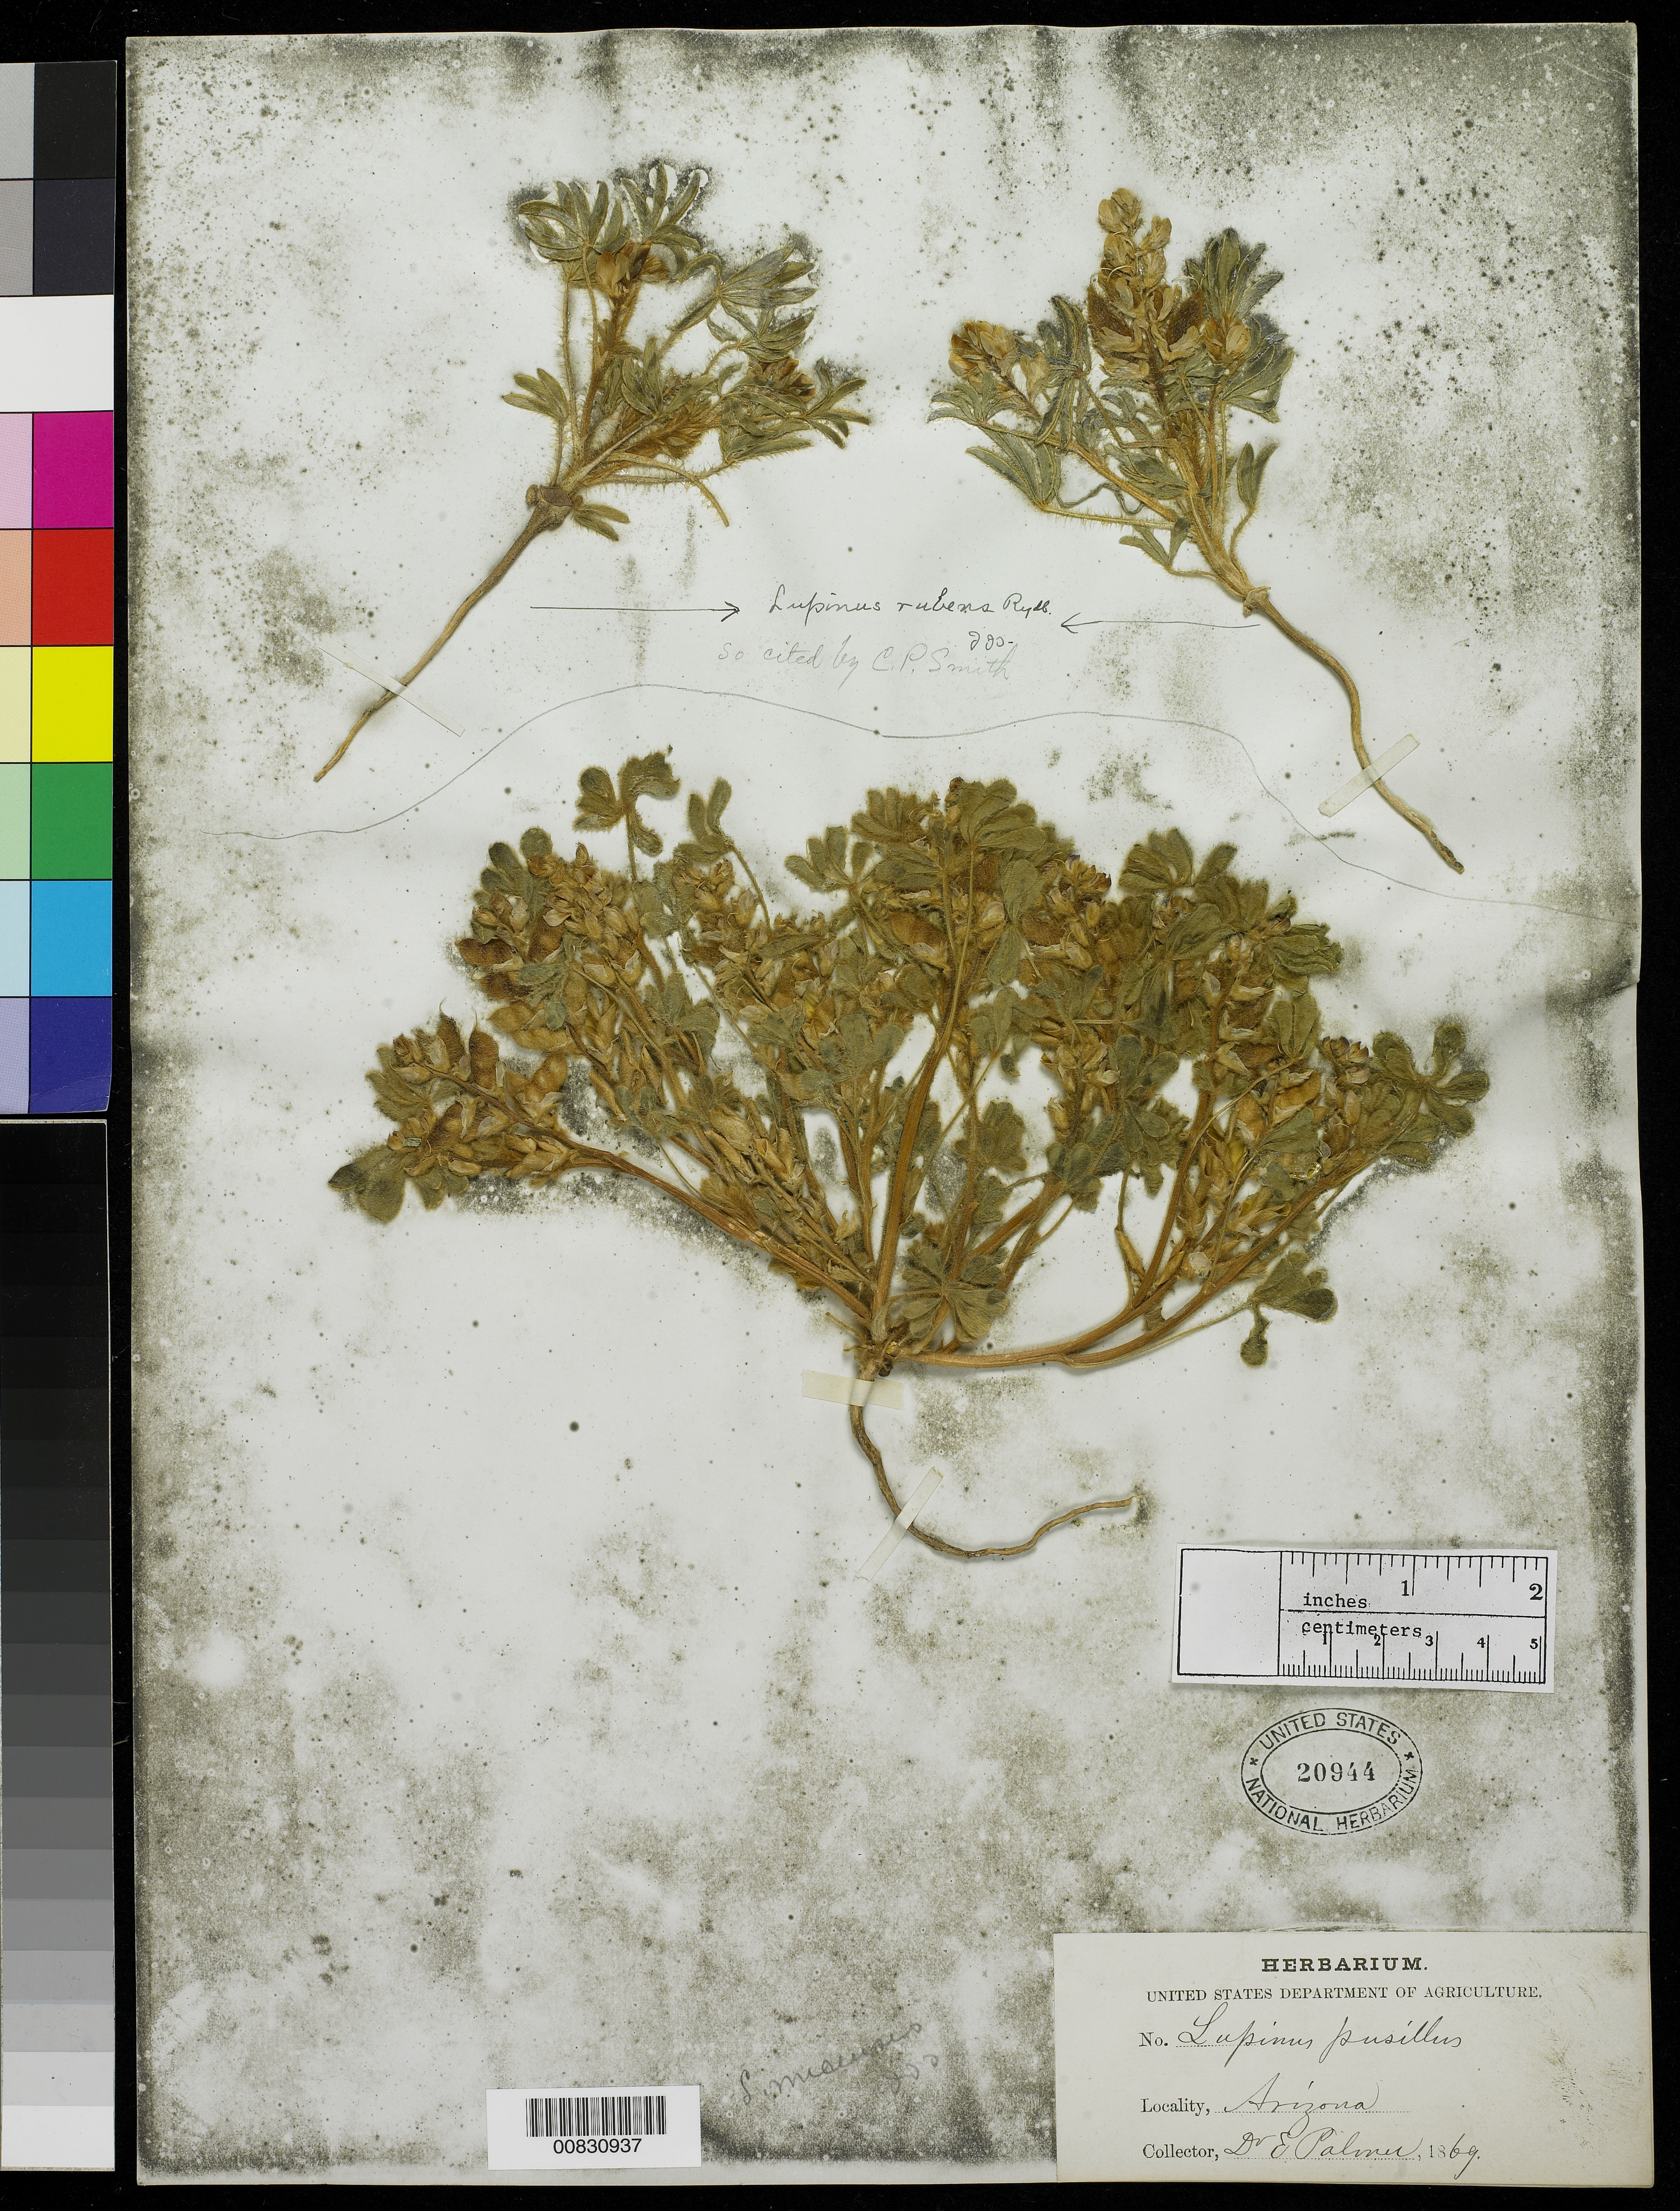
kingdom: Plantae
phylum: Tracheophyta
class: Magnoliopsida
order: Fabales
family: Fabaceae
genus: Lupinus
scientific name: Lupinus pusillus subsp. rubens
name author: (Rydb.) D.B. Dunn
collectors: E. Palmer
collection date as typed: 1869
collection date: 1869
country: United States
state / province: Arizona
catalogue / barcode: US 20944